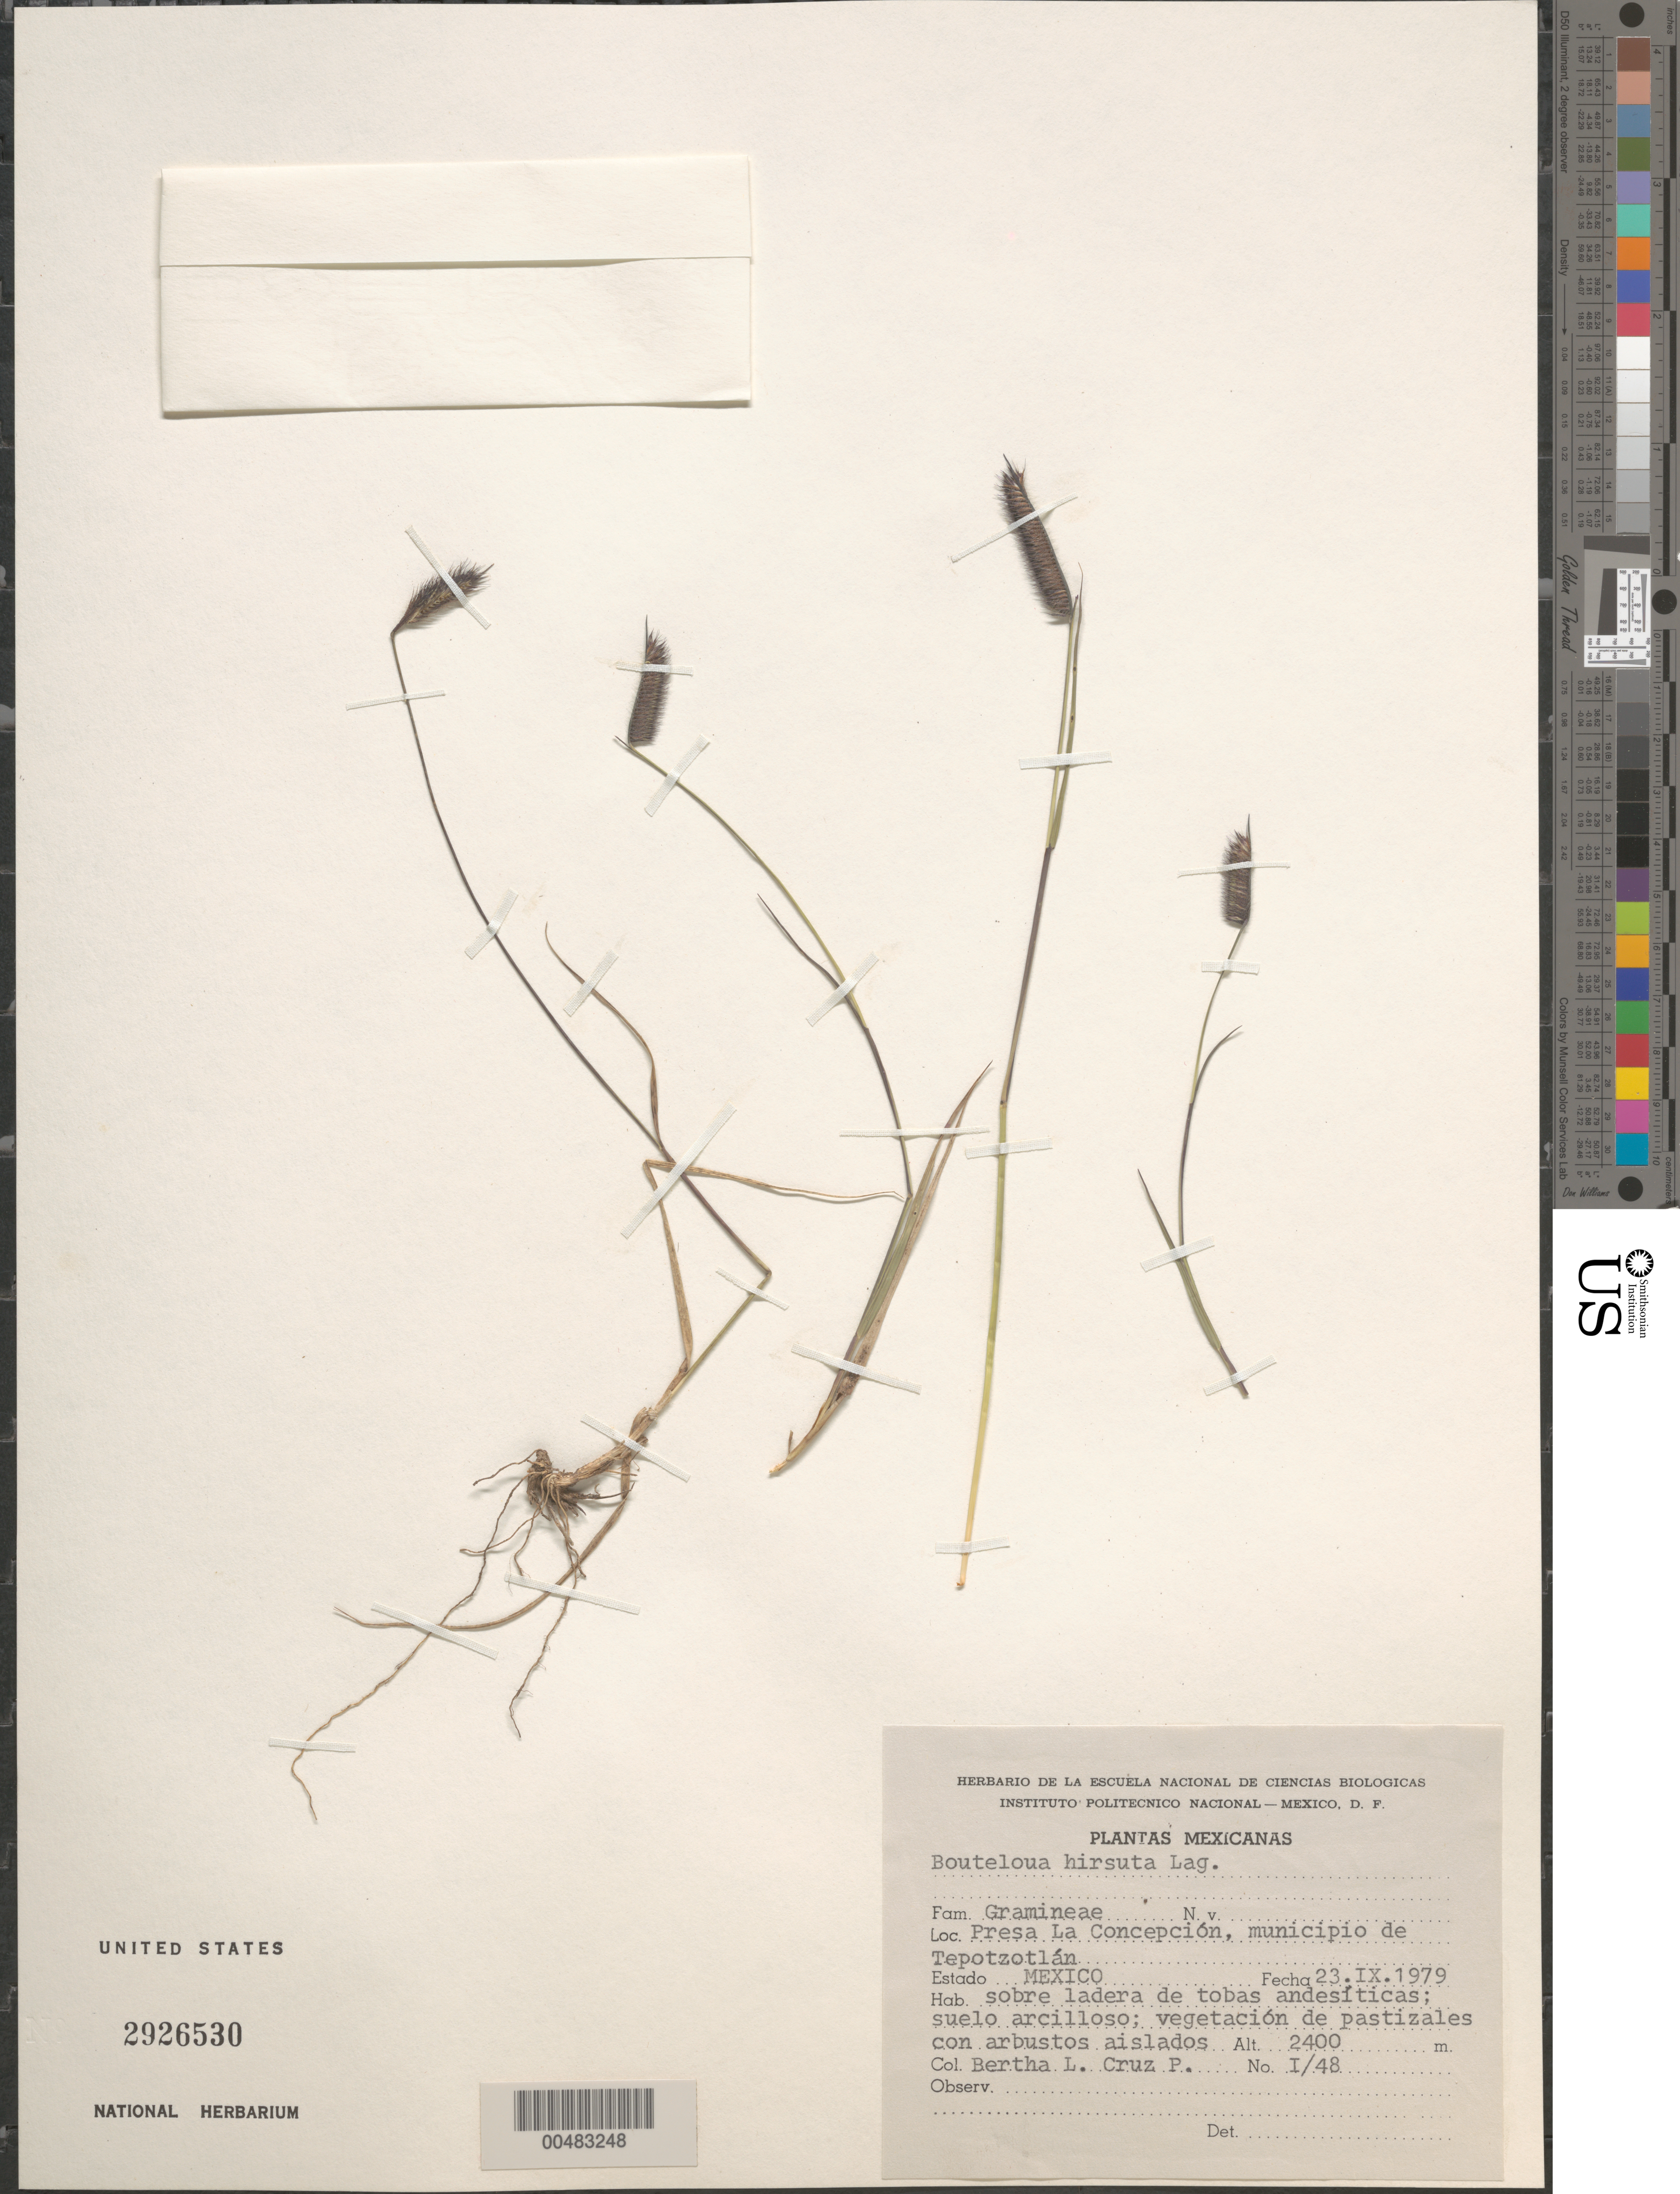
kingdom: Plantae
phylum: Tracheophyta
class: Liliopsida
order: Poales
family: Poaceae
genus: Bouteloua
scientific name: Bouteloua hirsuta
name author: Lag.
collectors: B. Cruz-P.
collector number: I/48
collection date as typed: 23 Sep 1979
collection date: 1979-09-23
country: Mexico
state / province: Mexico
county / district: Tepotzotlán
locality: Presa La Concepción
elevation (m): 2400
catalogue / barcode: US 2926530